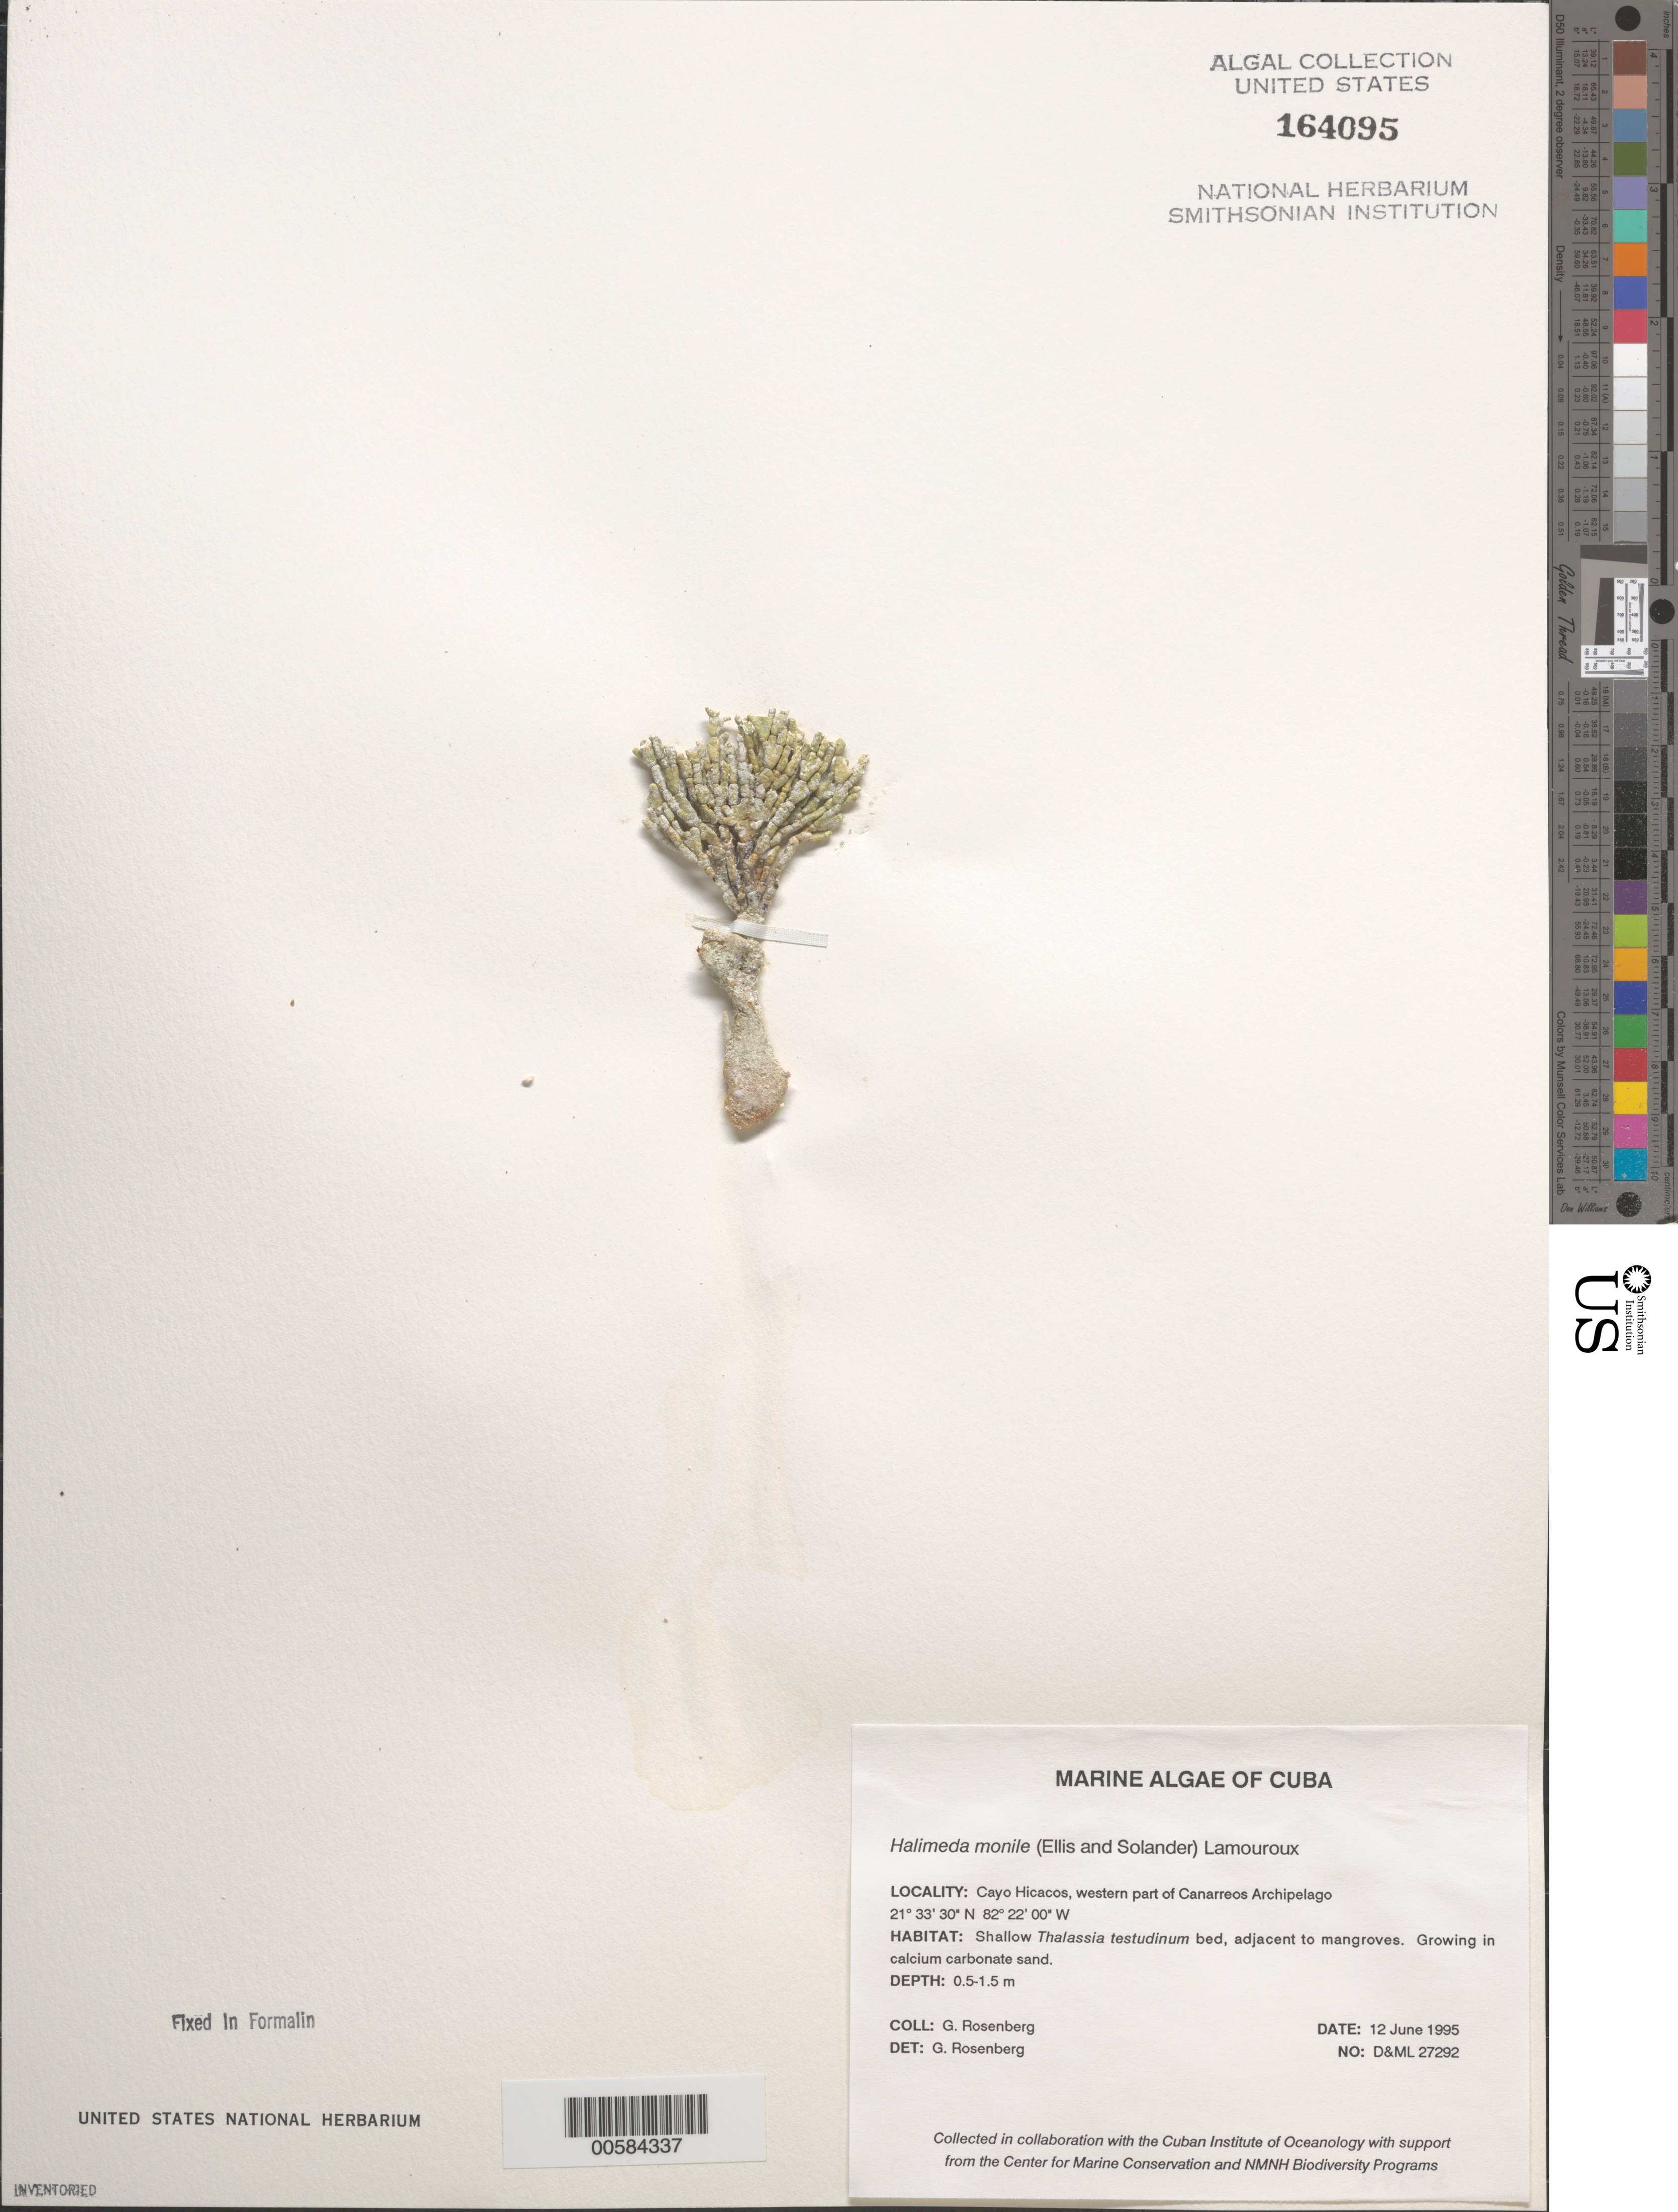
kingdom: Plantae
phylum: Chlorophyta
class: Ulvophyceae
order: Bryopsidales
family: Halimedaceae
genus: Halimeda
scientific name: Halimeda monile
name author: (J. Ellis & Sol.) J.V.Lamouroux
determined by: Rosenberg, G.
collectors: G. Rosenberg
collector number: D&ML 27292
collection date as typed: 12 Jun 1995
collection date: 1995-06-12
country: Cuba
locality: Cayo hicacos, western canarreos archipelago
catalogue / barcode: US 164095